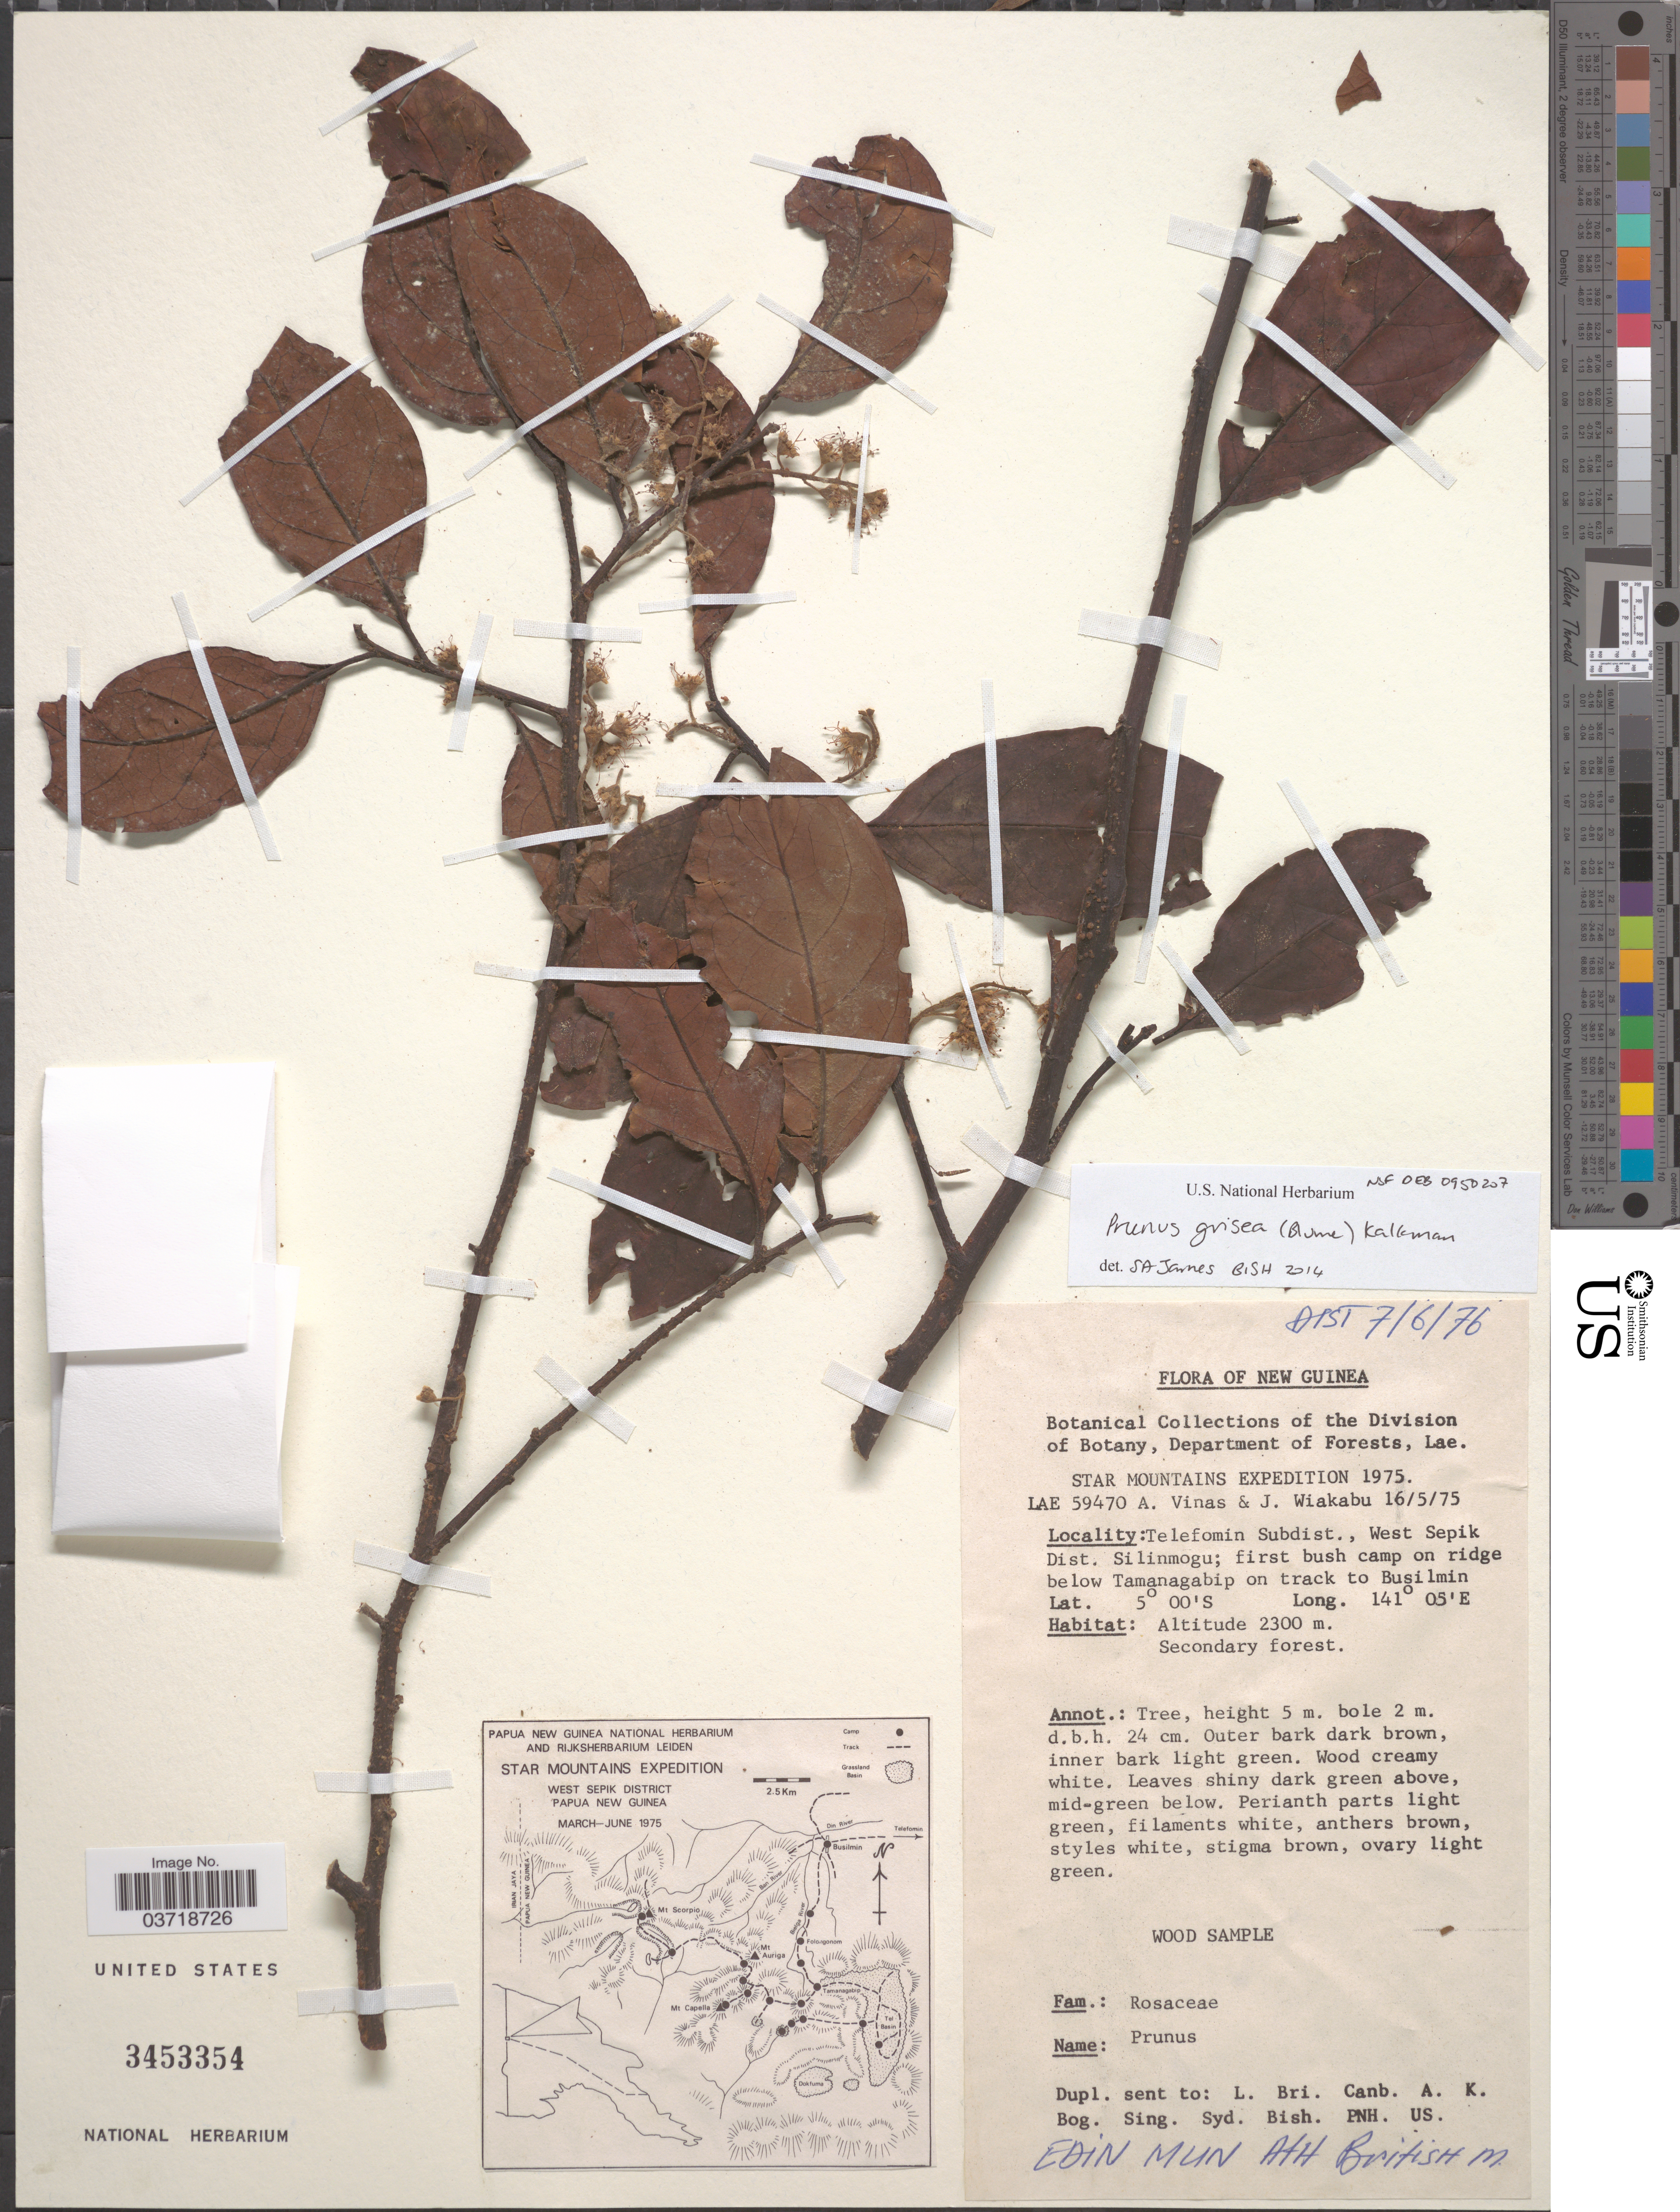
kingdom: Plantae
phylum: Tracheophyta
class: Magnoliopsida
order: Rosales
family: Rosaceae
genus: Prunus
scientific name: Prunus grisea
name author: (Blume ex K. Müller) Kalkman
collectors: A. Vinas & J. Wiakabu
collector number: LAE 59470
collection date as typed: Transcribed d/m/y: 16/5/75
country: Papua New Guinea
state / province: Sandaun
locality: New Guinea. Telefomin Subdist., West Sepik Dist. Silinmogu; first bush camp on ridge below Tamanagabip on track to Busilmin.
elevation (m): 2300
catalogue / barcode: US 3453354